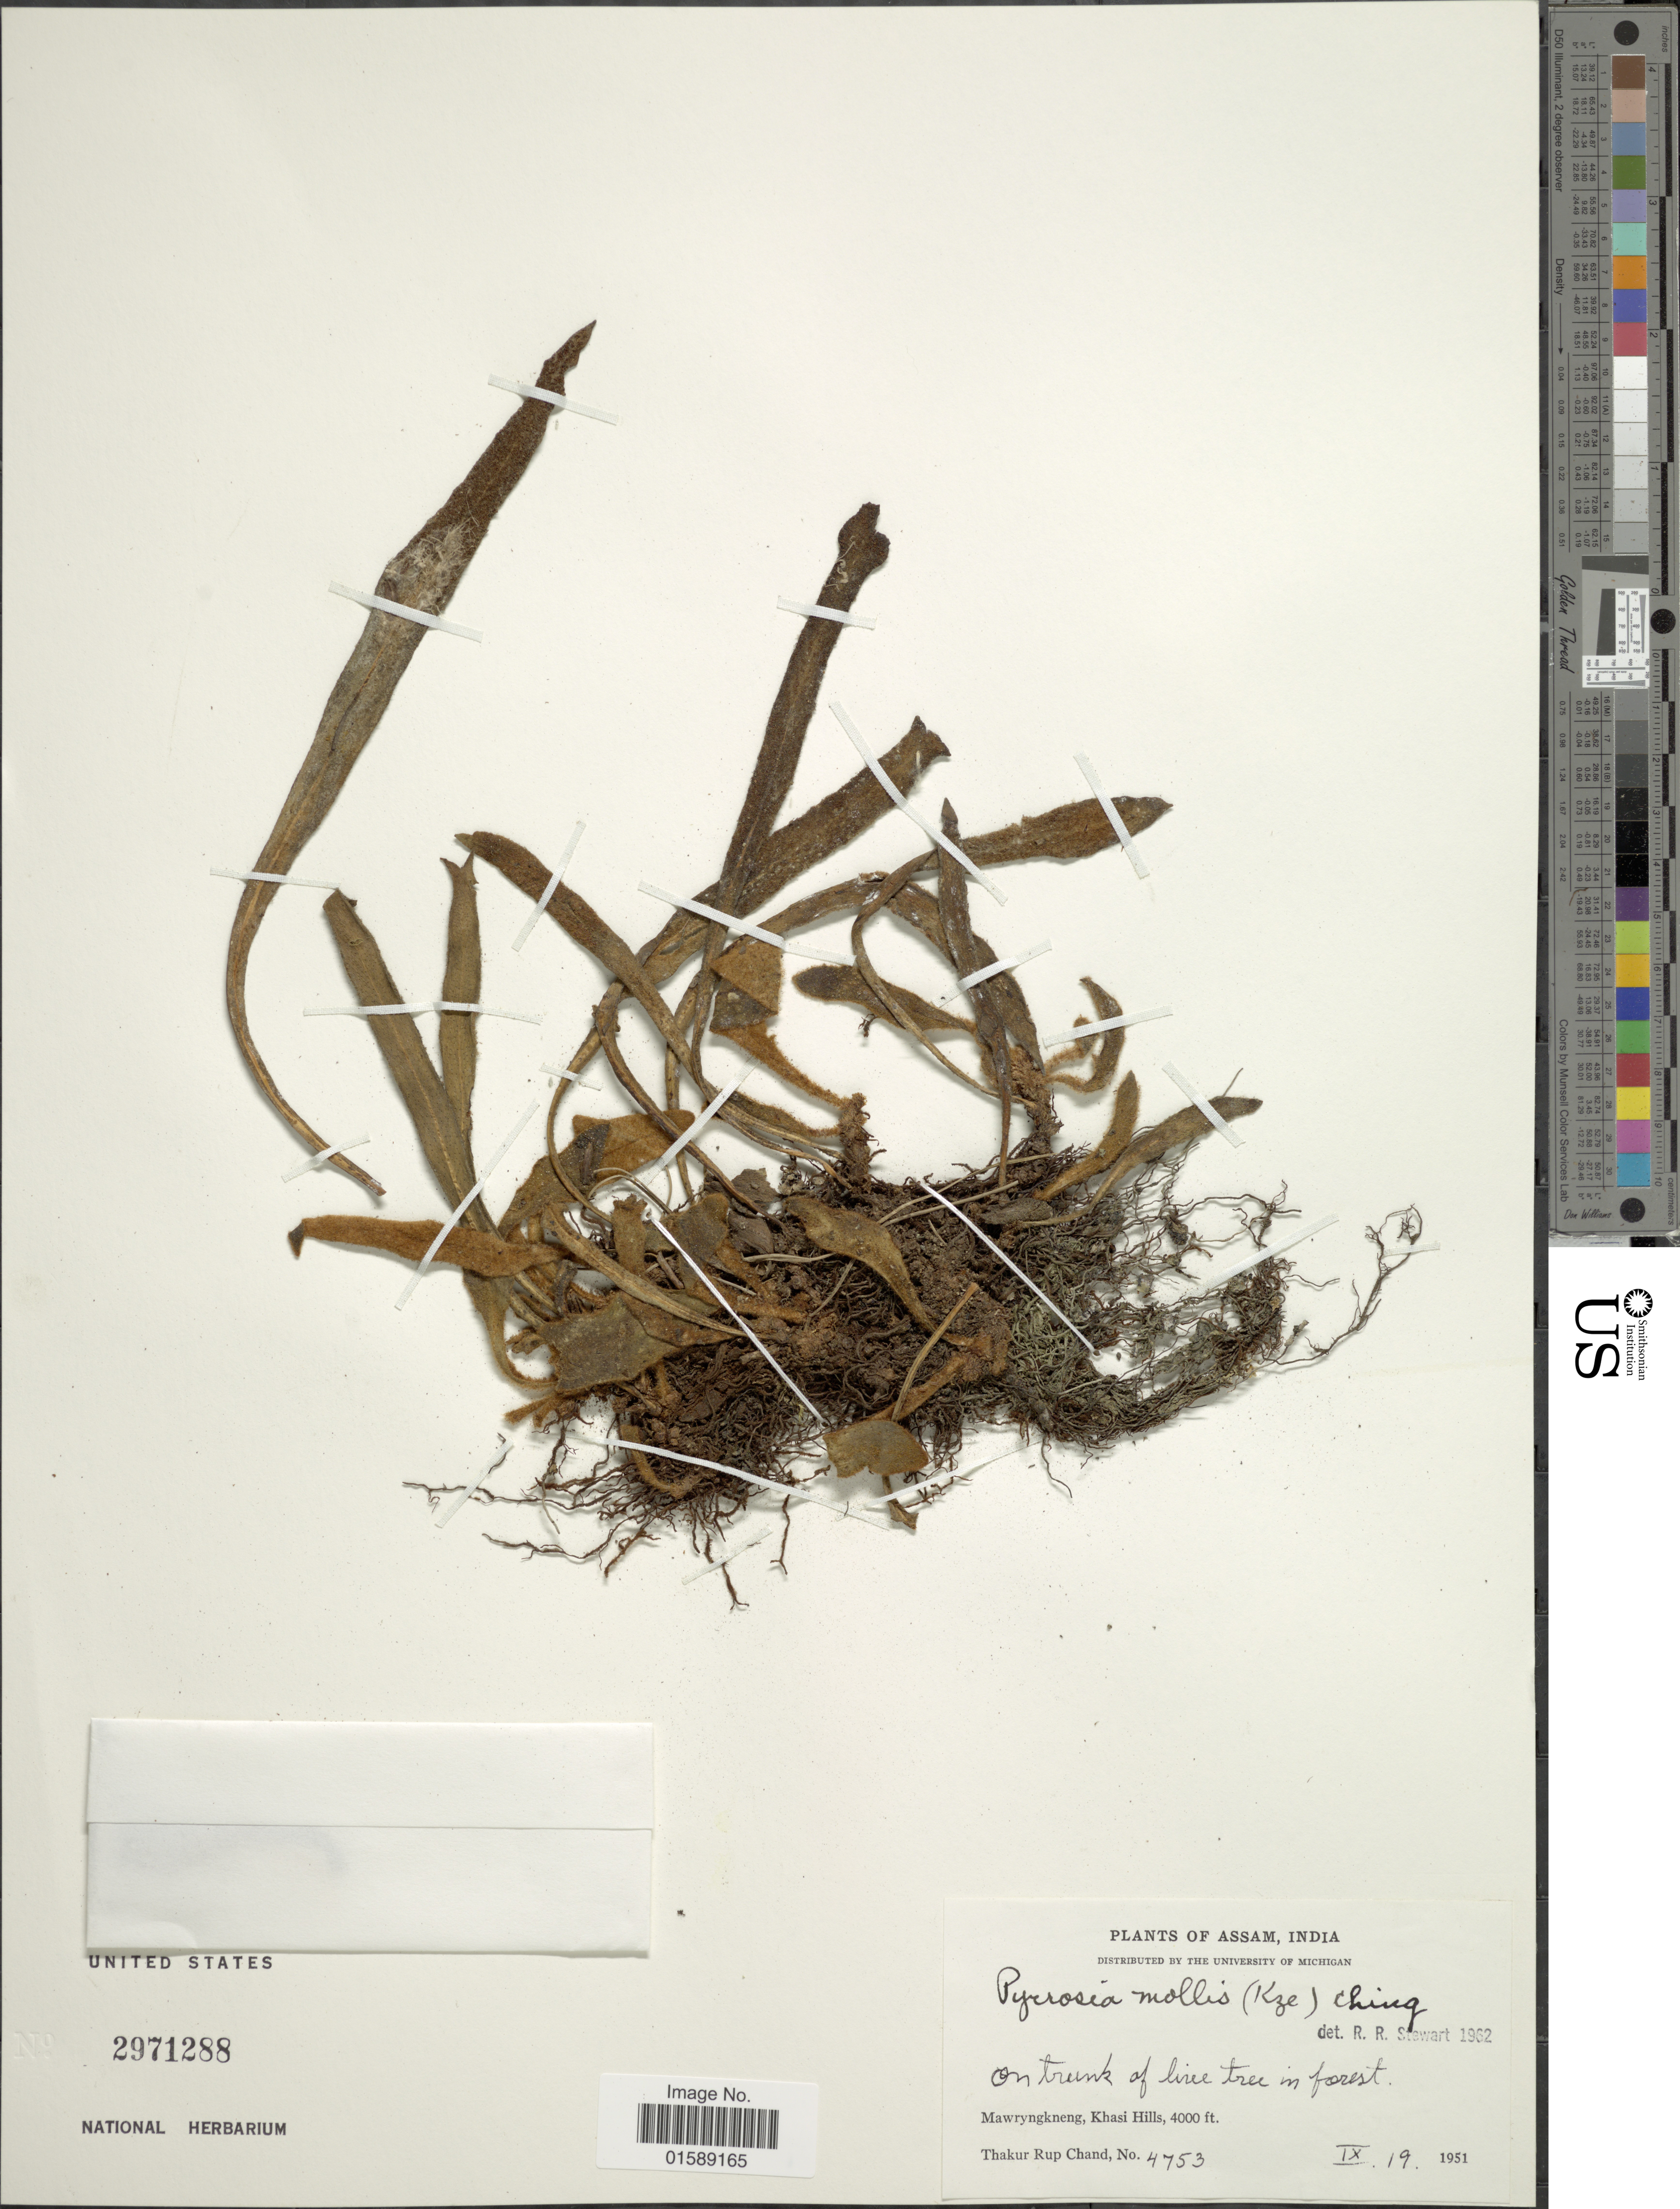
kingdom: Plantae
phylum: Tracheophyta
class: Polypodiopsida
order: Polypodiales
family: Polypodiaceae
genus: Pyrrosia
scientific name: Pyrrosia mollis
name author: (Kunze) Ching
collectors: T. R. Chand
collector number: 4753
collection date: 1951-09-19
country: India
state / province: Meghalaya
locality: Mawryngkneng, Khasi Hills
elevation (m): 1219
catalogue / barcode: US 2971288